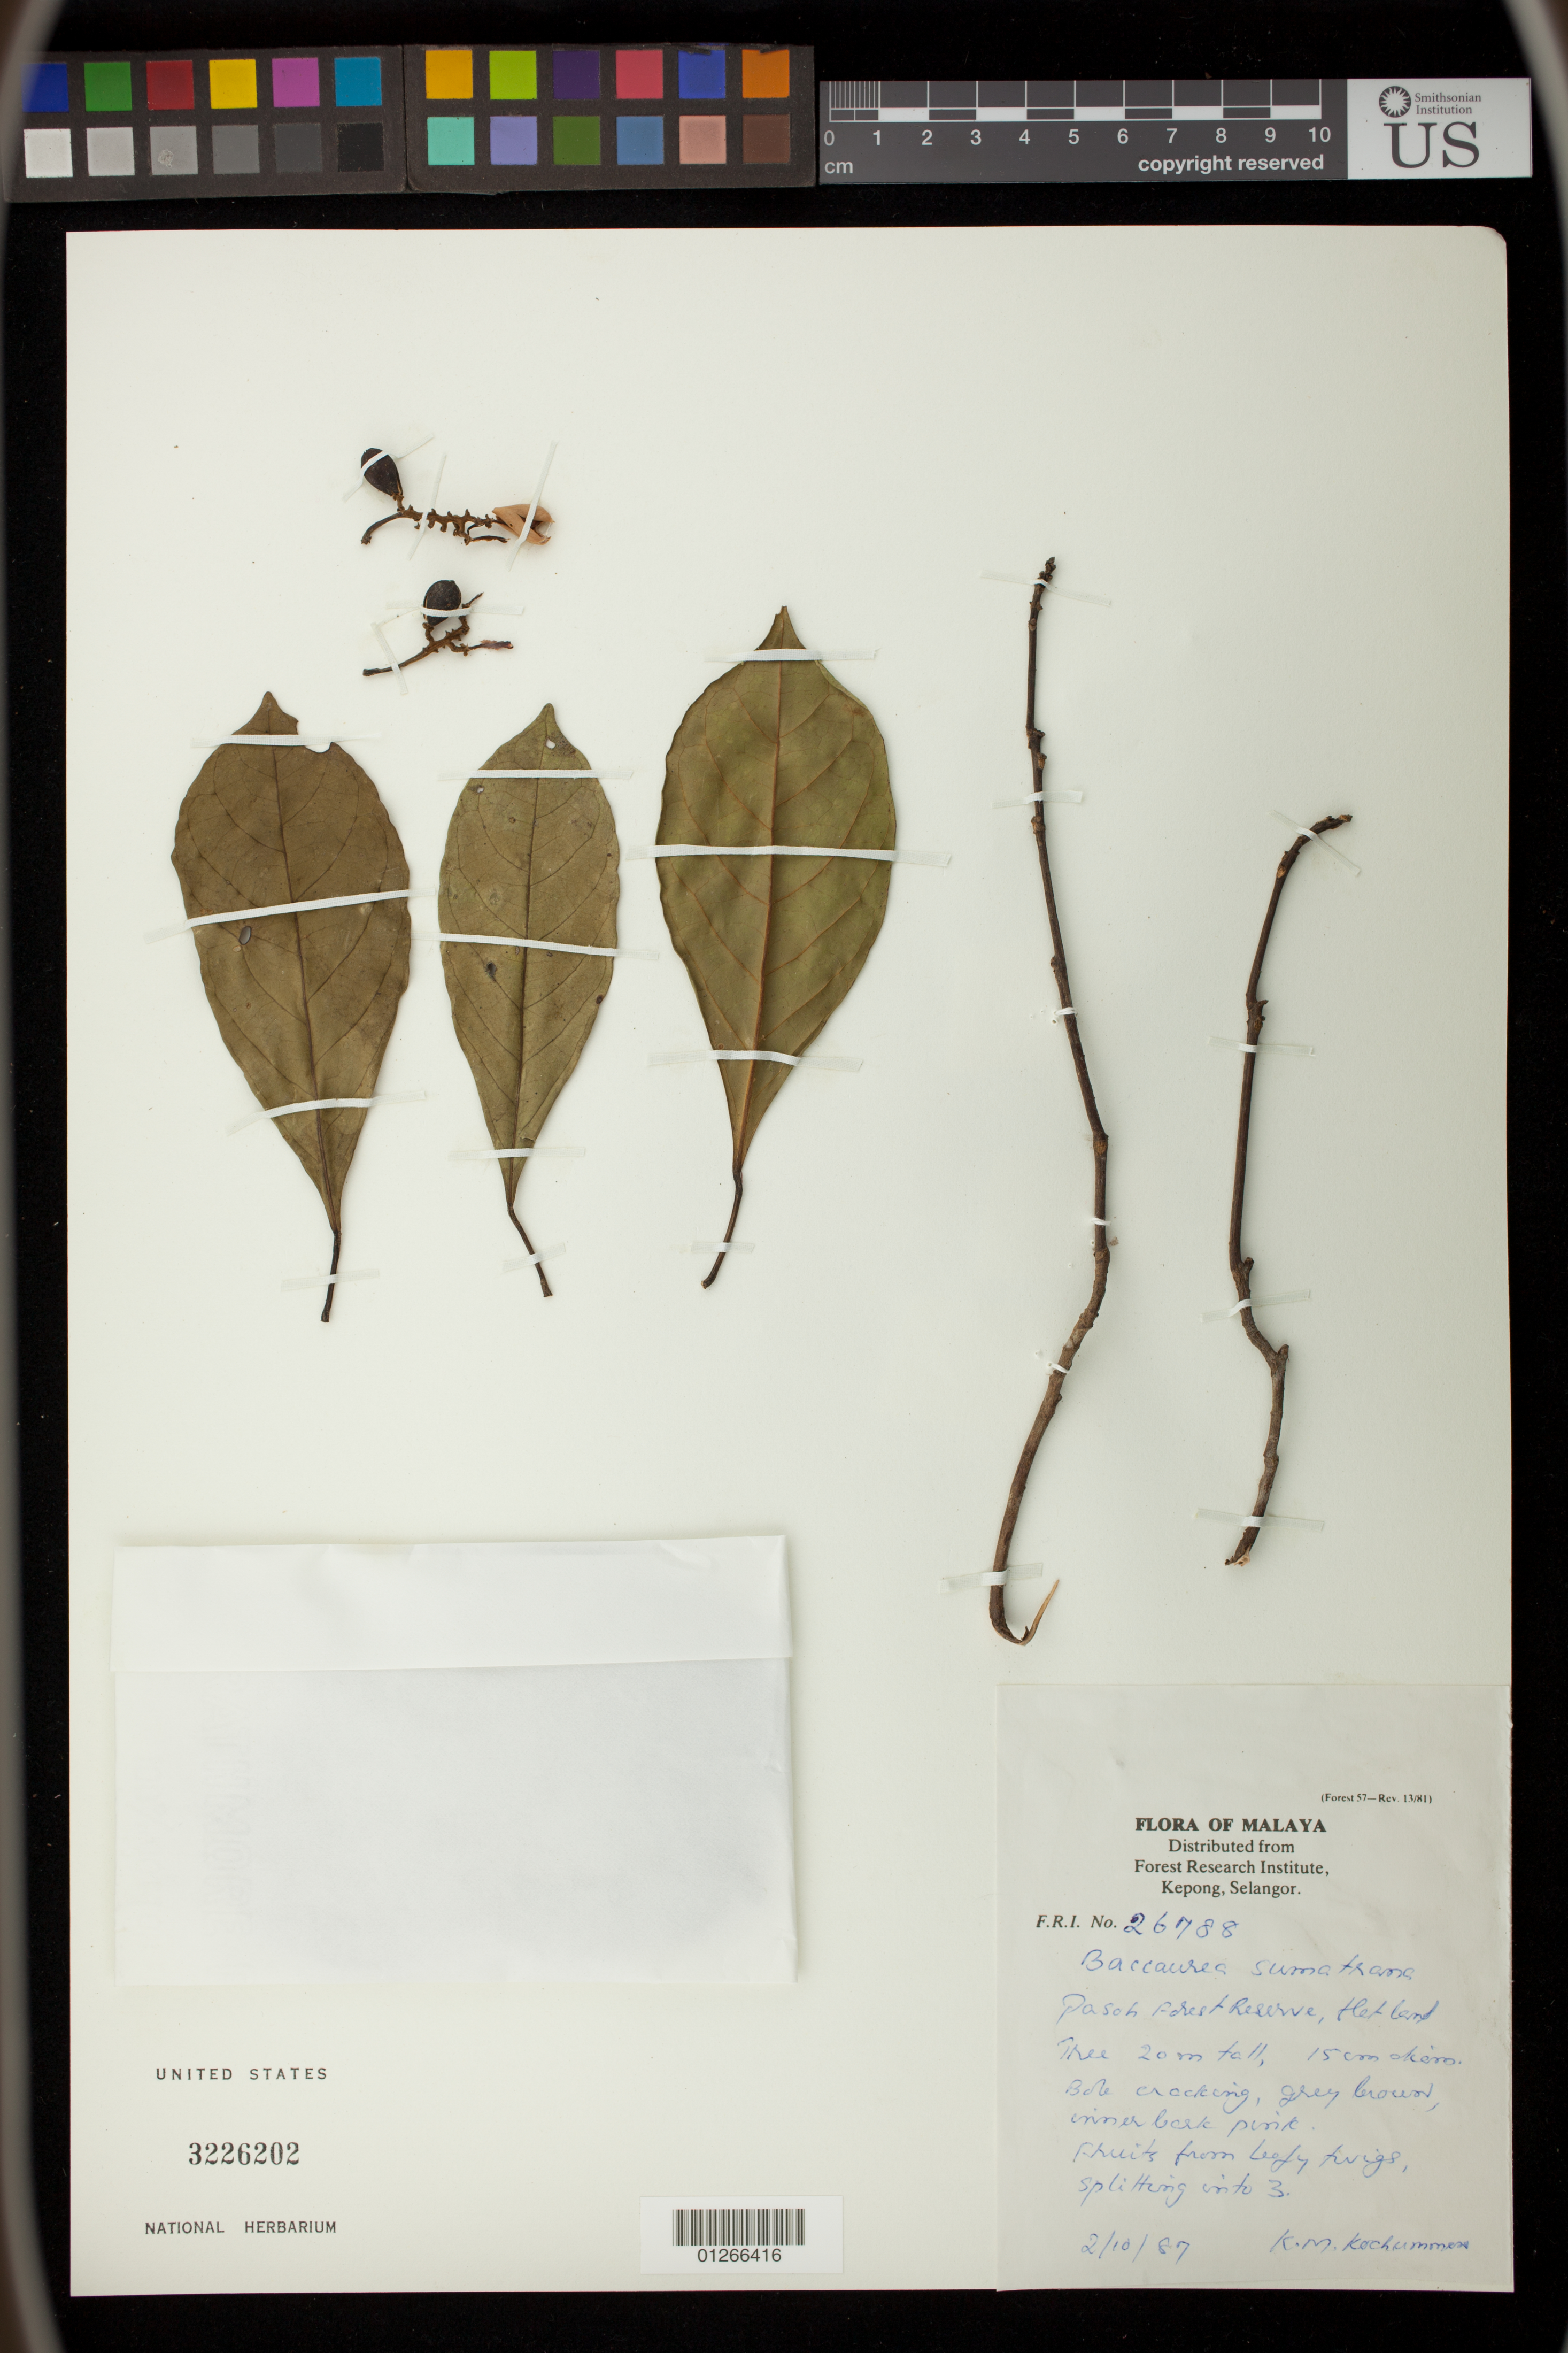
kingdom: Plantae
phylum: Tracheophyta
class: Magnoliopsida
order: Malpighiales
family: Phyllanthaceae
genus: Baccaurea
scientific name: Baccaurea sumatrana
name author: (Miq.) Müll. Arg.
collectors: K. Kochummen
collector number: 26788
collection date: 1987-02-10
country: Malaysia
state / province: Negeri Sembilan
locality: Pasoh Forest Reserve